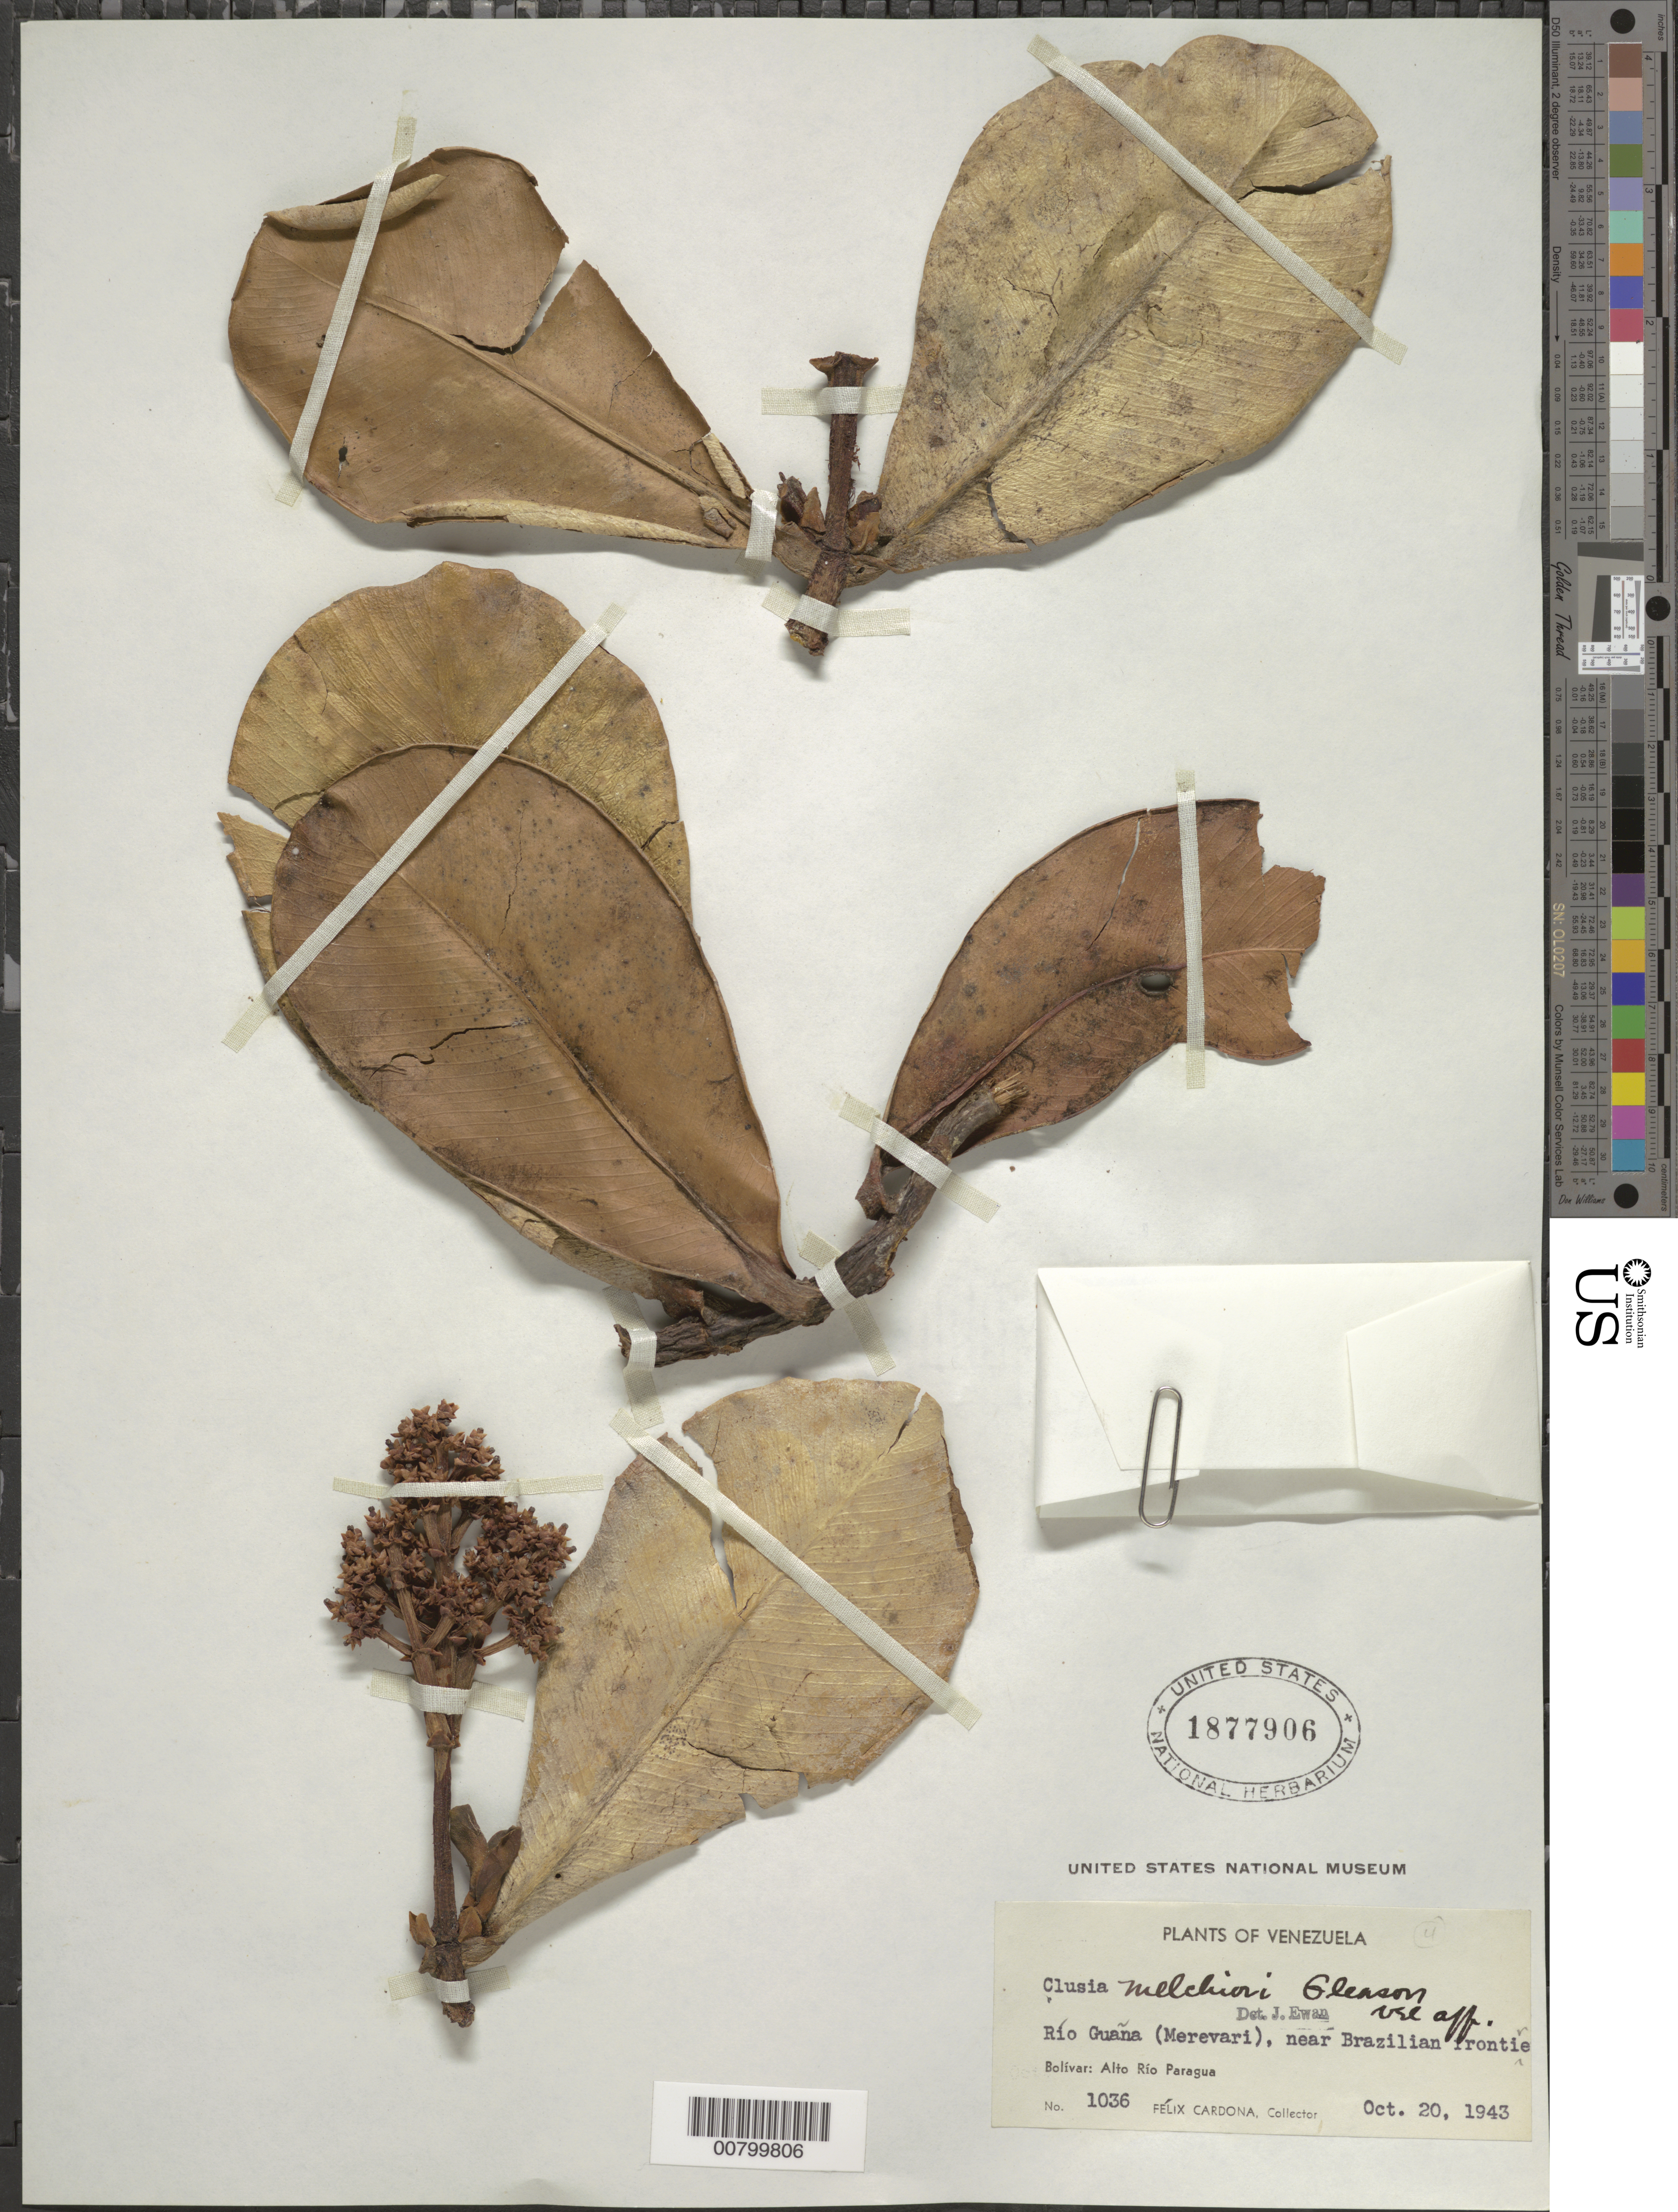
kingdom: Plantae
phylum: Tracheophyta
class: Magnoliopsida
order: Malpighiales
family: Clusiaceae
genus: Clusia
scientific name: Clusia melchiori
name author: Gleason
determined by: Ewan, J. A.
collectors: F. Cardona Puig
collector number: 1036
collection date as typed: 20-Oct-43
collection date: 1943-10-20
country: Venezuela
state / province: Bolívar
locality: Alto Río Paragua, Río Guana (Merevari), near Brazilian border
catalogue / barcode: US 1877906